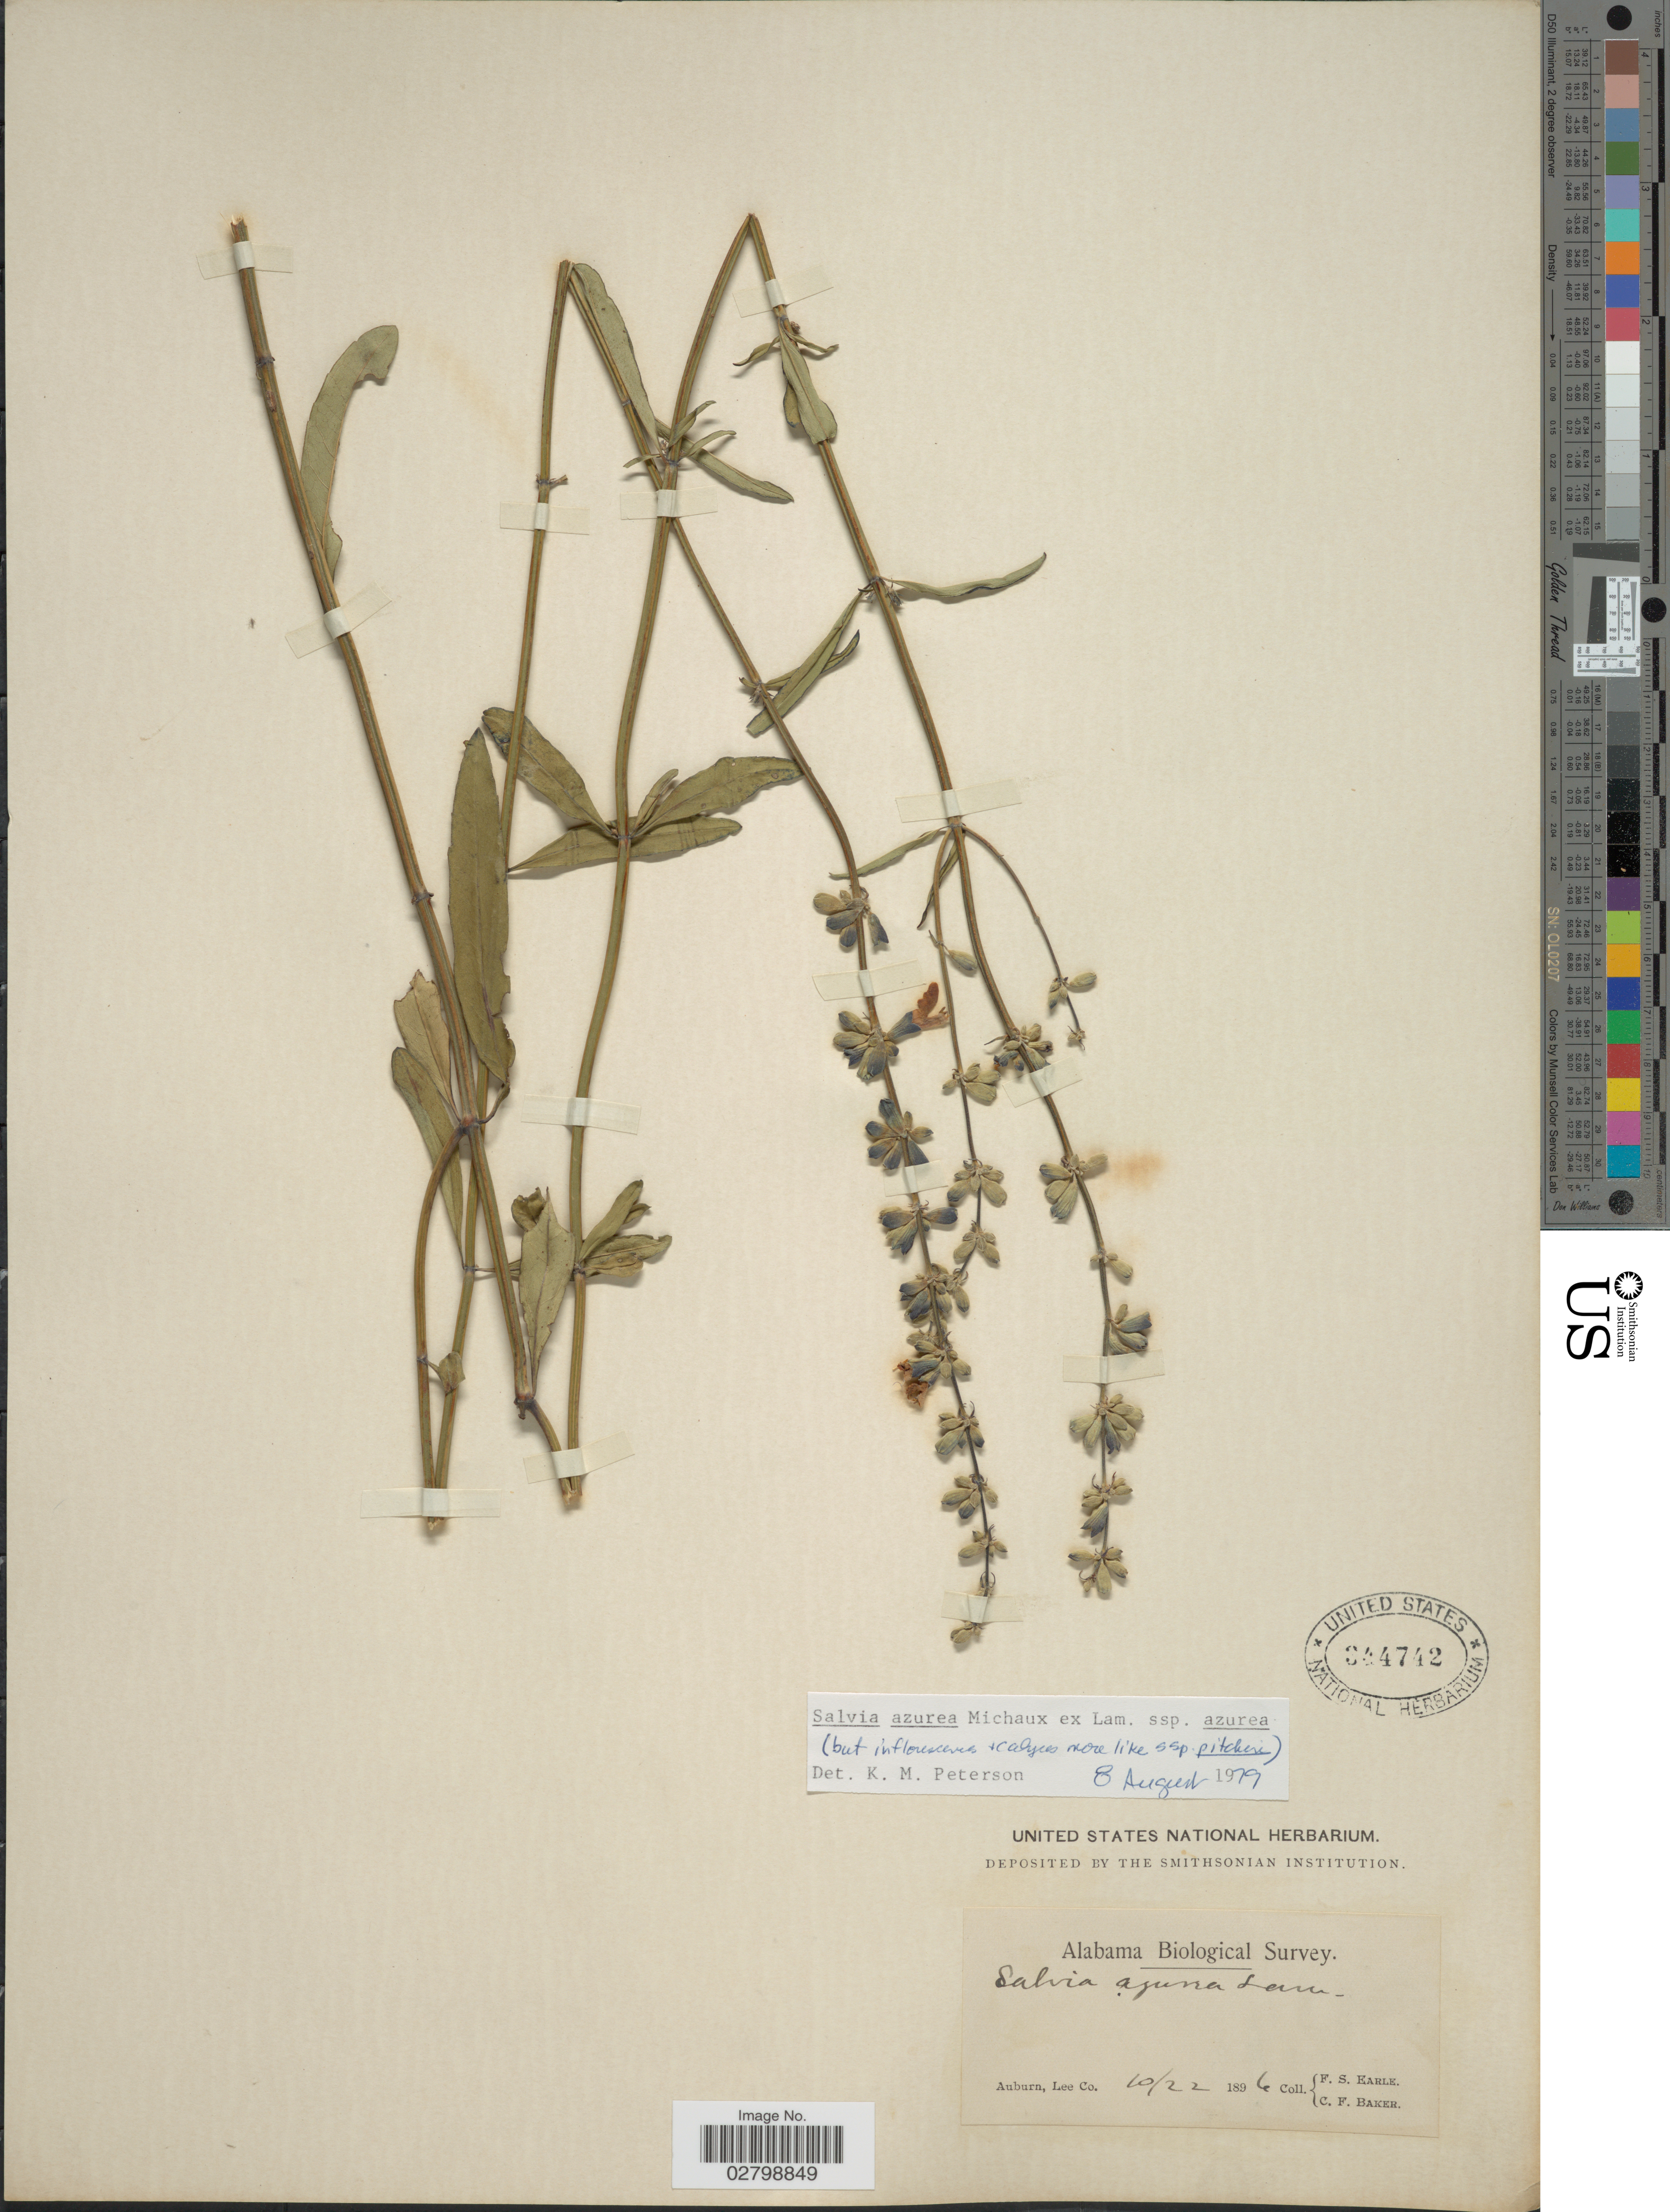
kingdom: Plantae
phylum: Tracheophyta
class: Magnoliopsida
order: Lamiales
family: Lamiaceae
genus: Salvia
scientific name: Salvia azurea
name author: Michx. ex Vahl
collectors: F. S. Earle & C. F. Baker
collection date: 1896-10-22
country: United States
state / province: Alabama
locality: Auburn, Lee Co.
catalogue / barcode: US 344742